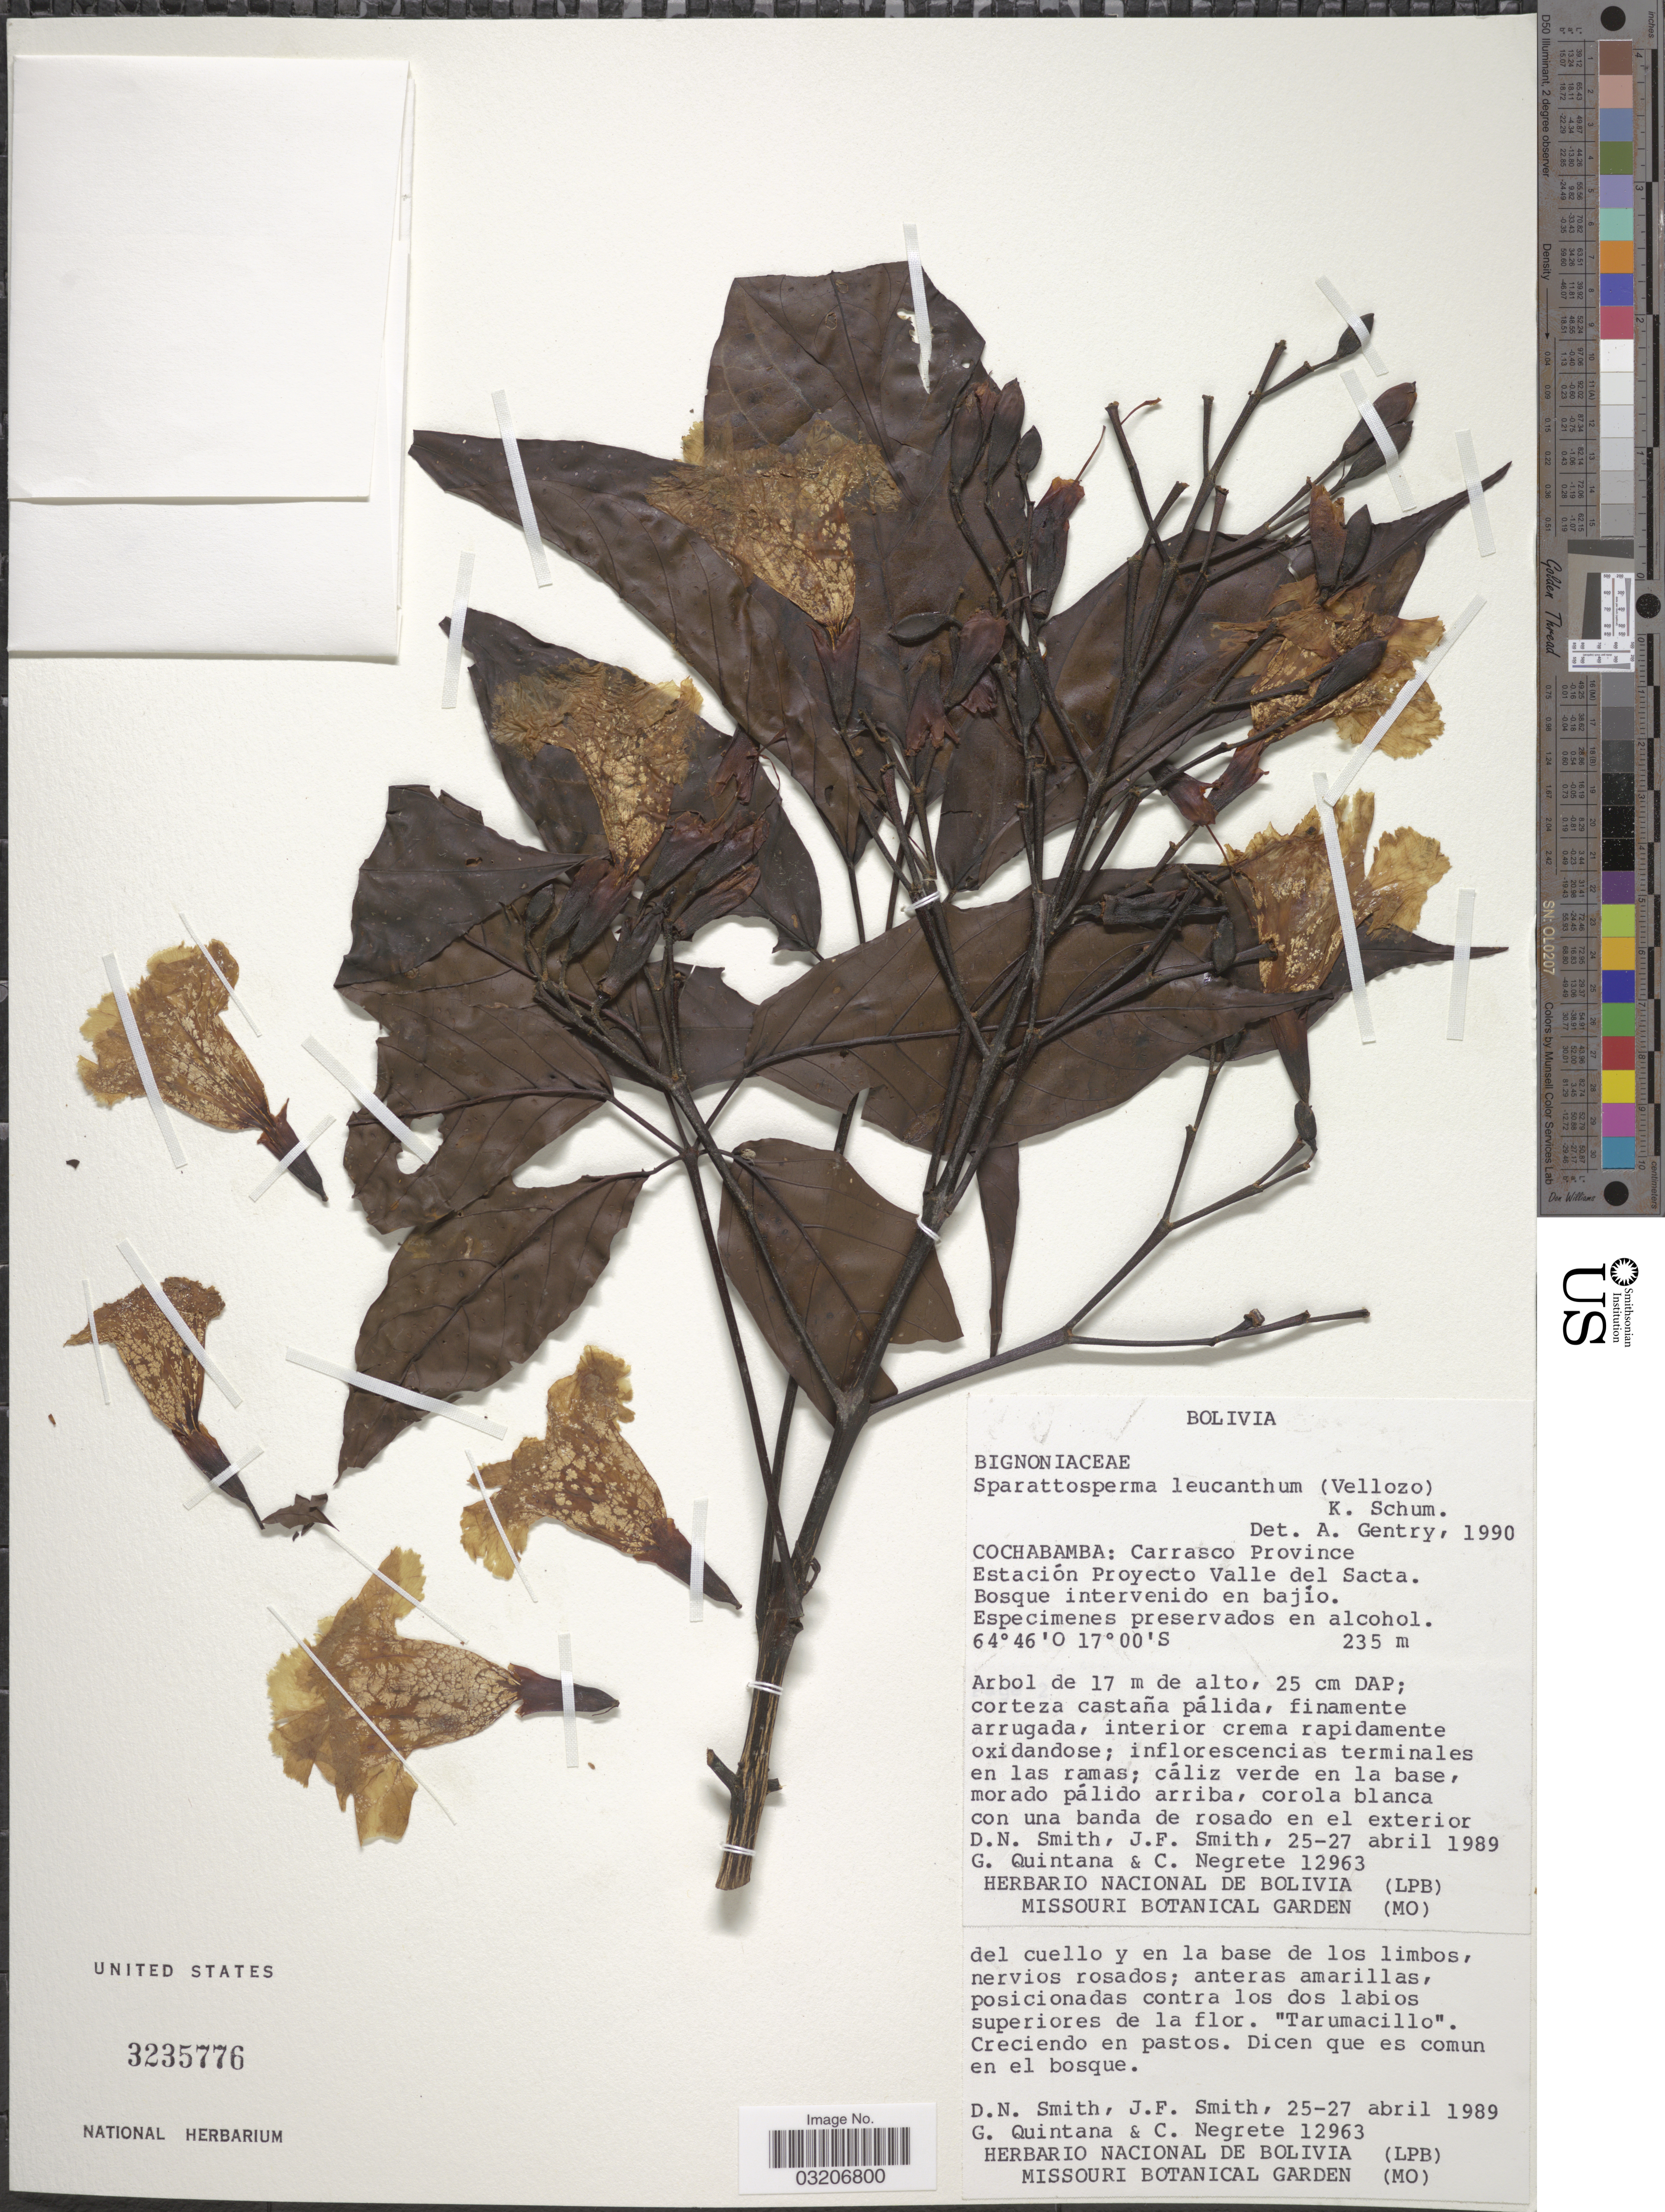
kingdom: Plantae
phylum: Tracheophyta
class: Magnoliopsida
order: Lamiales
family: Bignoniaceae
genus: Sparattosperma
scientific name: Sparattosperma leucanthum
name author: (Vell.) K. Schum.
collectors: D. Smith, J. Smith, G. Quintana & C. Negrete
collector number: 12963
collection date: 1989-04-25/1989-04-27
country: Bolivia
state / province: Cochabamba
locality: Carrasco Province. Estación Proyecto Valle del Sacta.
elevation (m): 235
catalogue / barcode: US 3235776